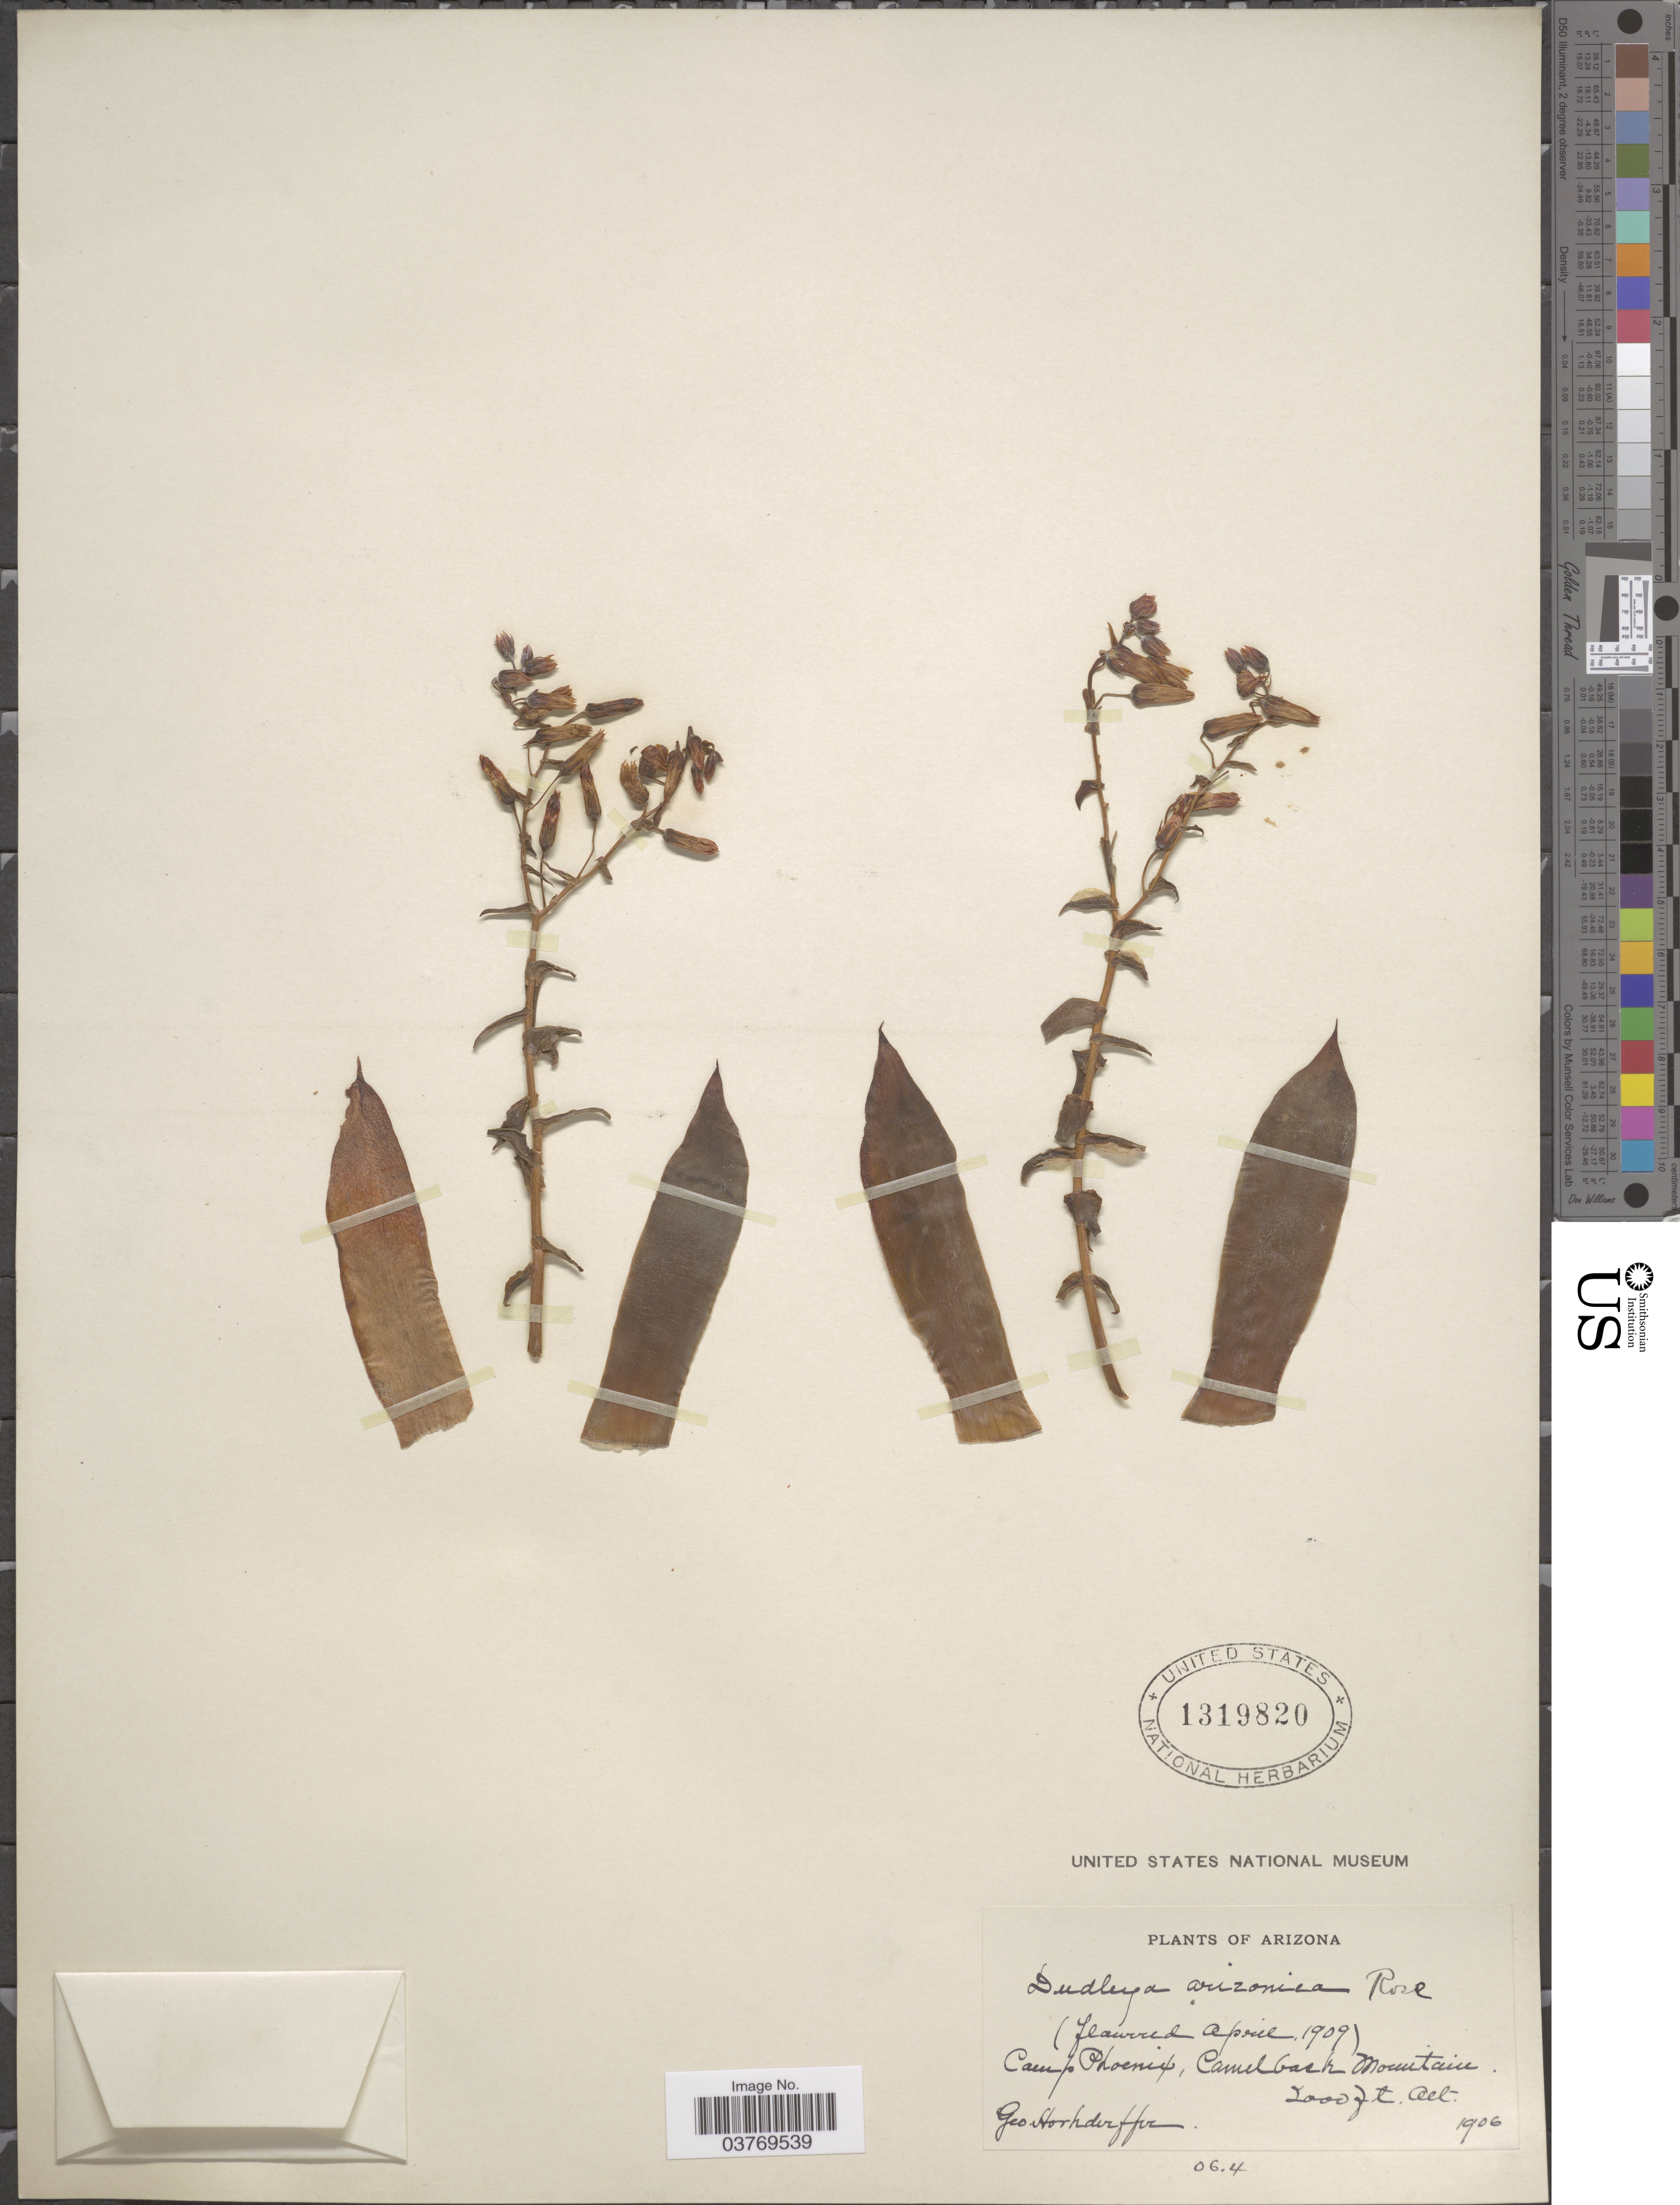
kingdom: Plantae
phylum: Tracheophyta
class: Magnoliopsida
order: Saxifragales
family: Crassulaceae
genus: Dudleya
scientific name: Dudleya arizonica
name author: Rose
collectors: G. Hochderffer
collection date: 1906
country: United States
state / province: Arizona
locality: Camp Phoenix, Camelback Mountain.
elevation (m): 610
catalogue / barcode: US 1319820